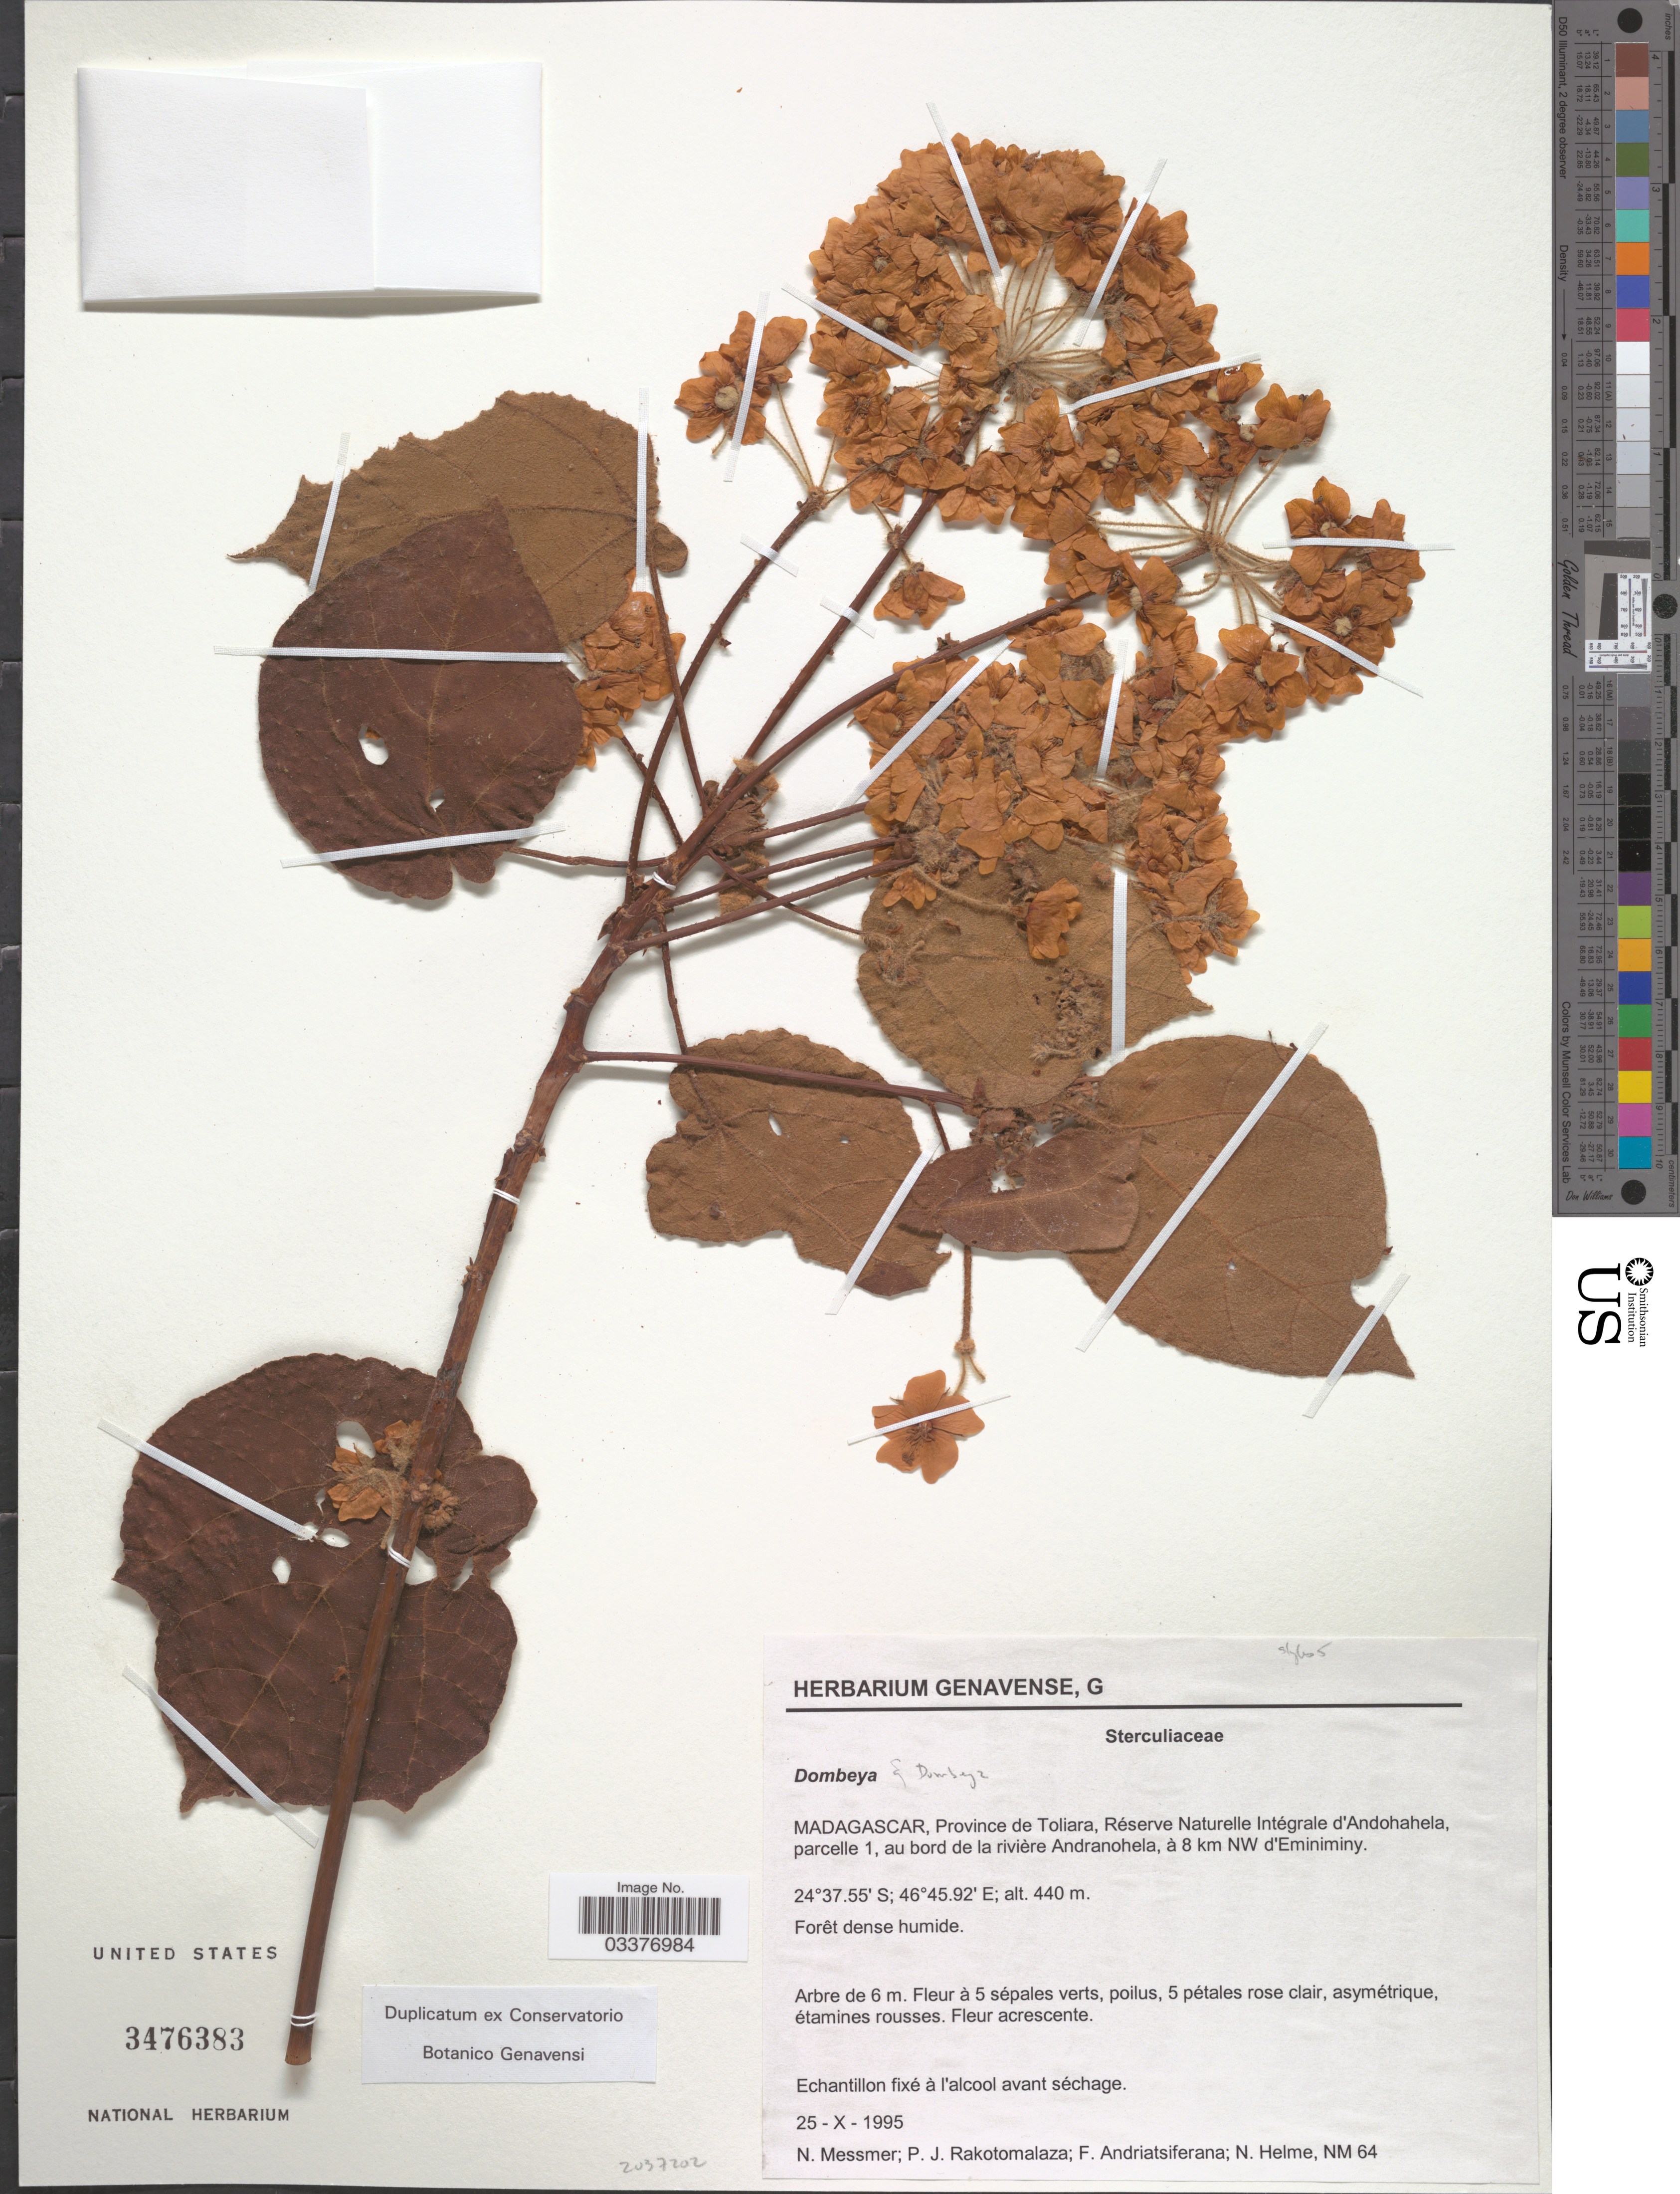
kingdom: Plantae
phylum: Tracheophyta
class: Magnoliopsida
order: Malvales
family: Malvaceae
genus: Dombeya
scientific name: Dombeya sp.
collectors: N. Messmer, P. J. Rakotomalaza, F. Andriatsiferana & N. Helme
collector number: NM 64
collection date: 1995-10-25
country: Madagascar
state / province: Anosy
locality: Réserve Naturelle Intégrale d'Andohahela, parcelle 1, au bord de la rivière Andranohela, à 8 km NW d'Eminiminy.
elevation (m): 440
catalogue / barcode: US 3476383